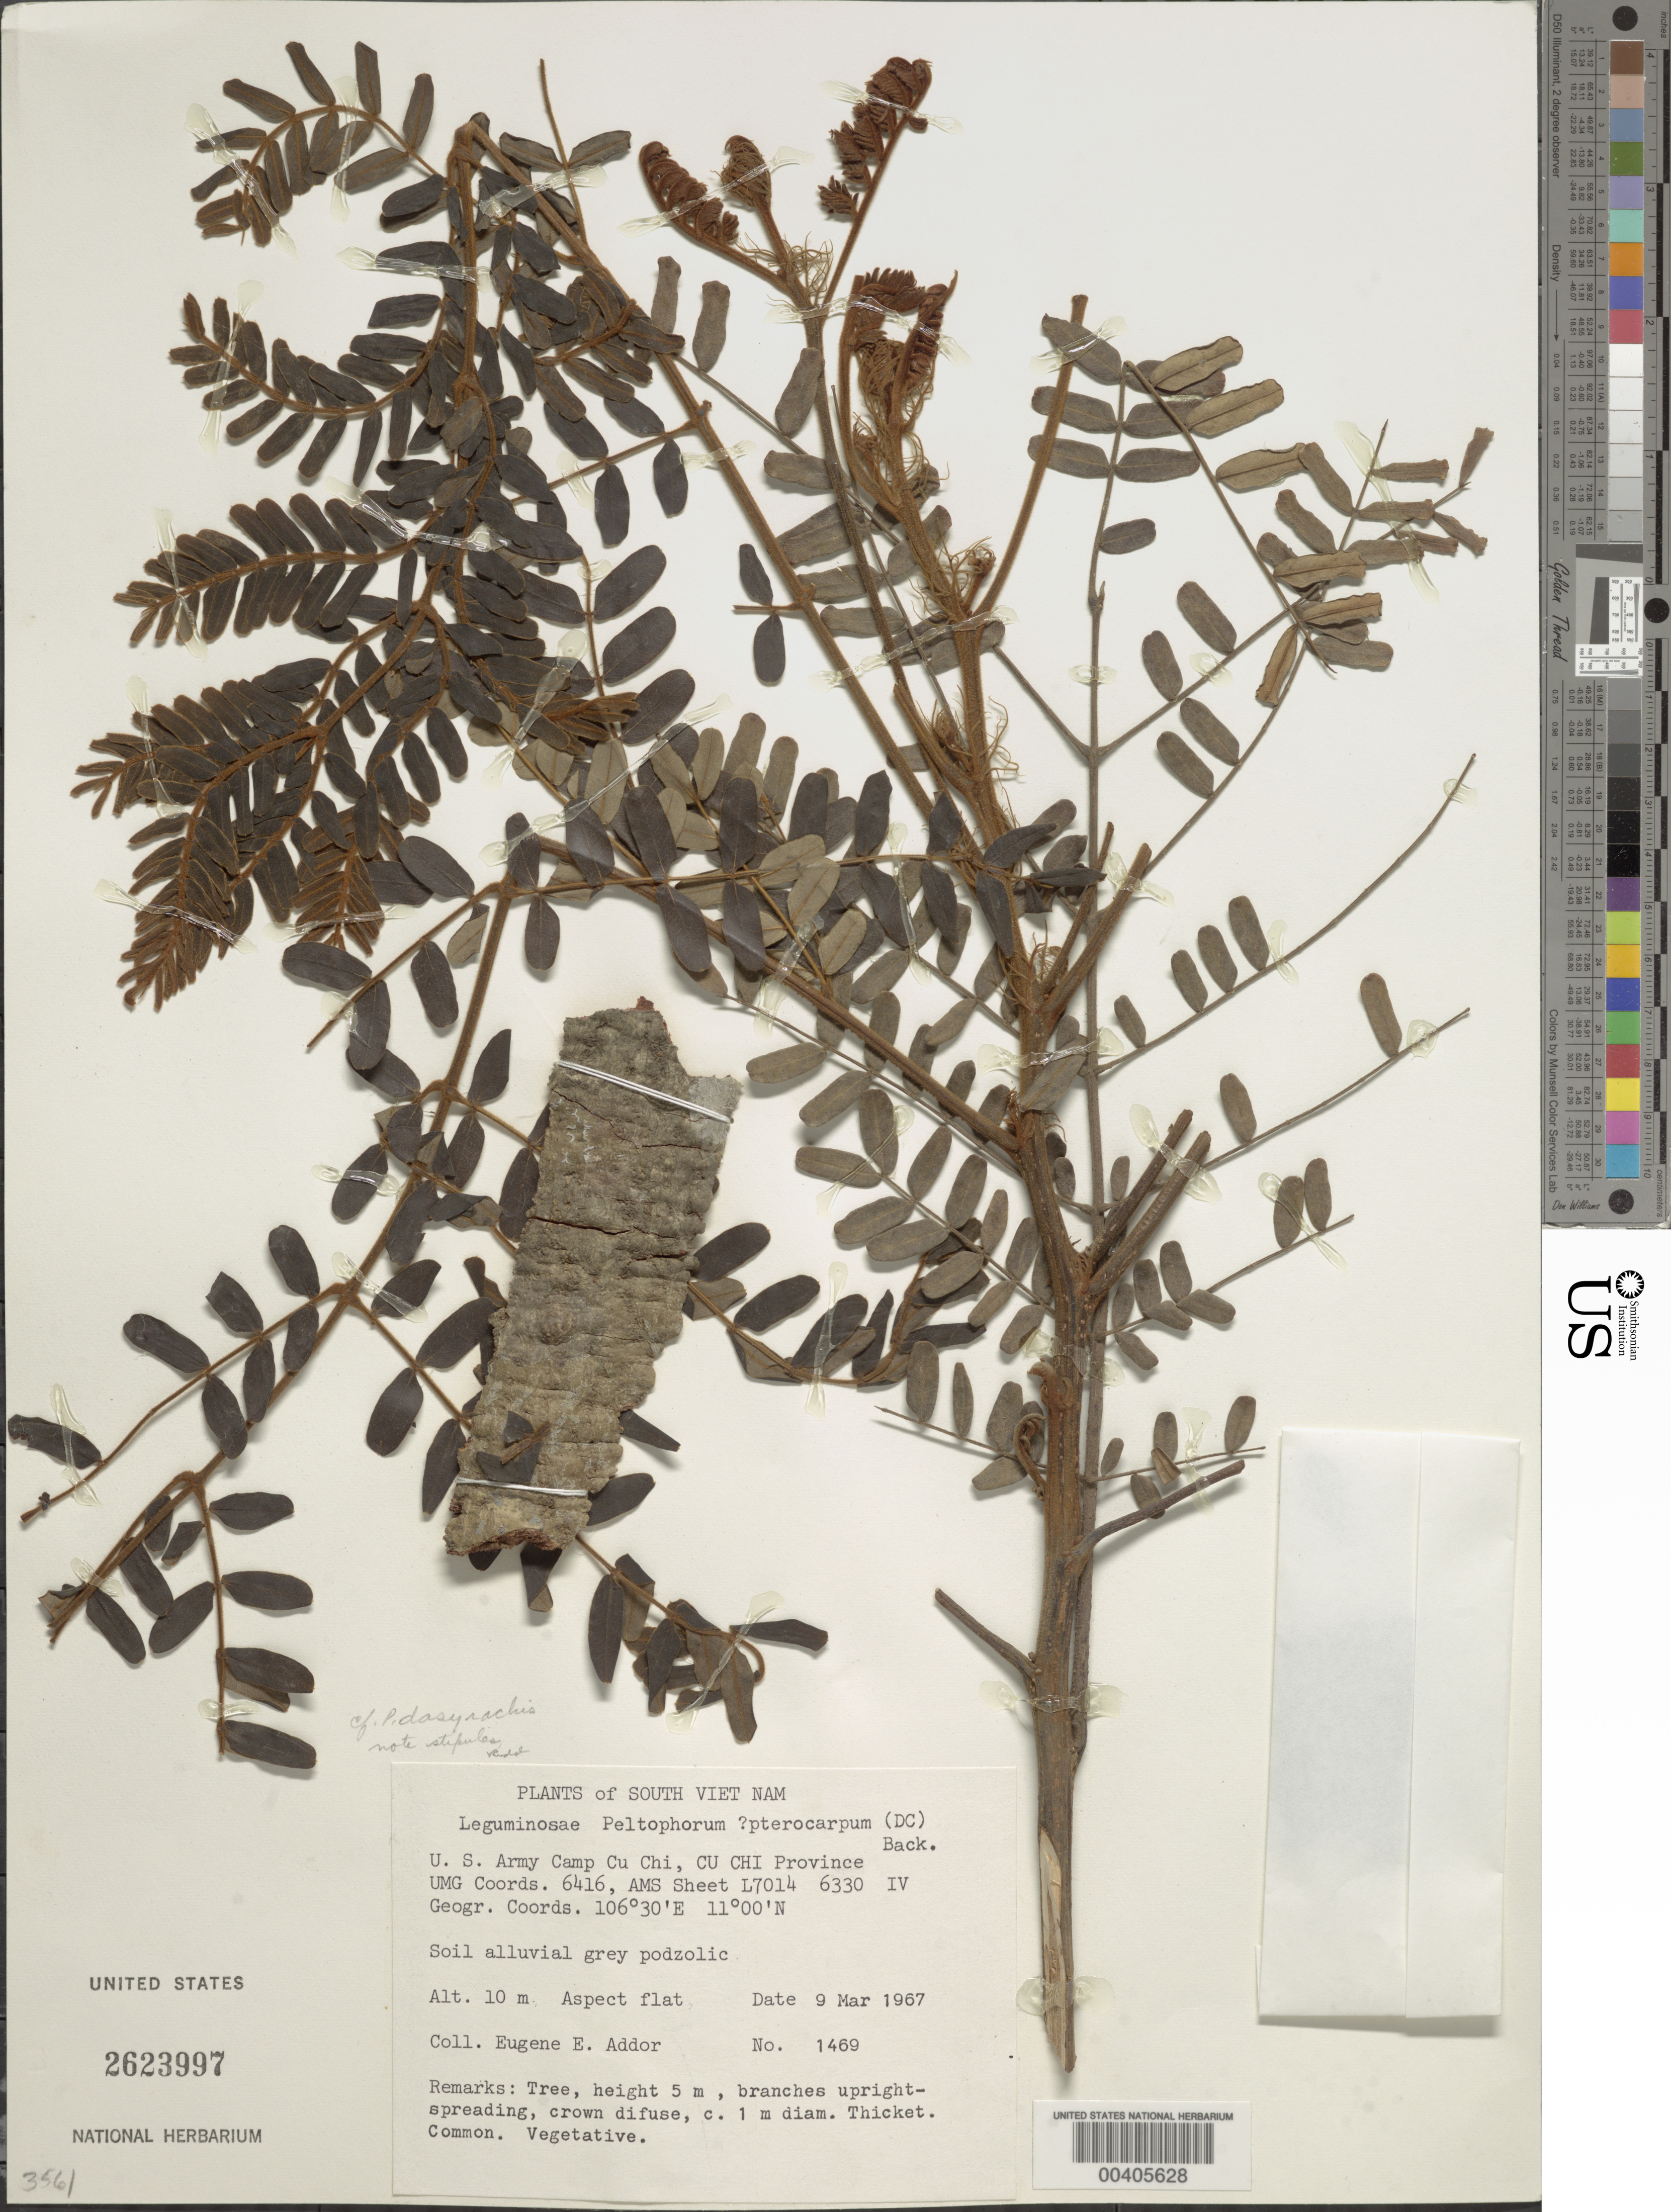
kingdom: Plantae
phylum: Tracheophyta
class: Magnoliopsida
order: Fabales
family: Fabaceae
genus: Peltophorum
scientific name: Peltophorum dasyrrachis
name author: (Miq.) Kurz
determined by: Strong, Mark T., (BOT), Smithsonian Institution - National Museum of Natural History (UNITED STATES)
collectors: E. E. Addor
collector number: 1469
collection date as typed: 12 Mar 1967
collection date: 1967-03-12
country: Vietnam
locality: Cu chi prov. of south vietnam, u.s. army camp cu chi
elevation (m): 10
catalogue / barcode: US 2623997